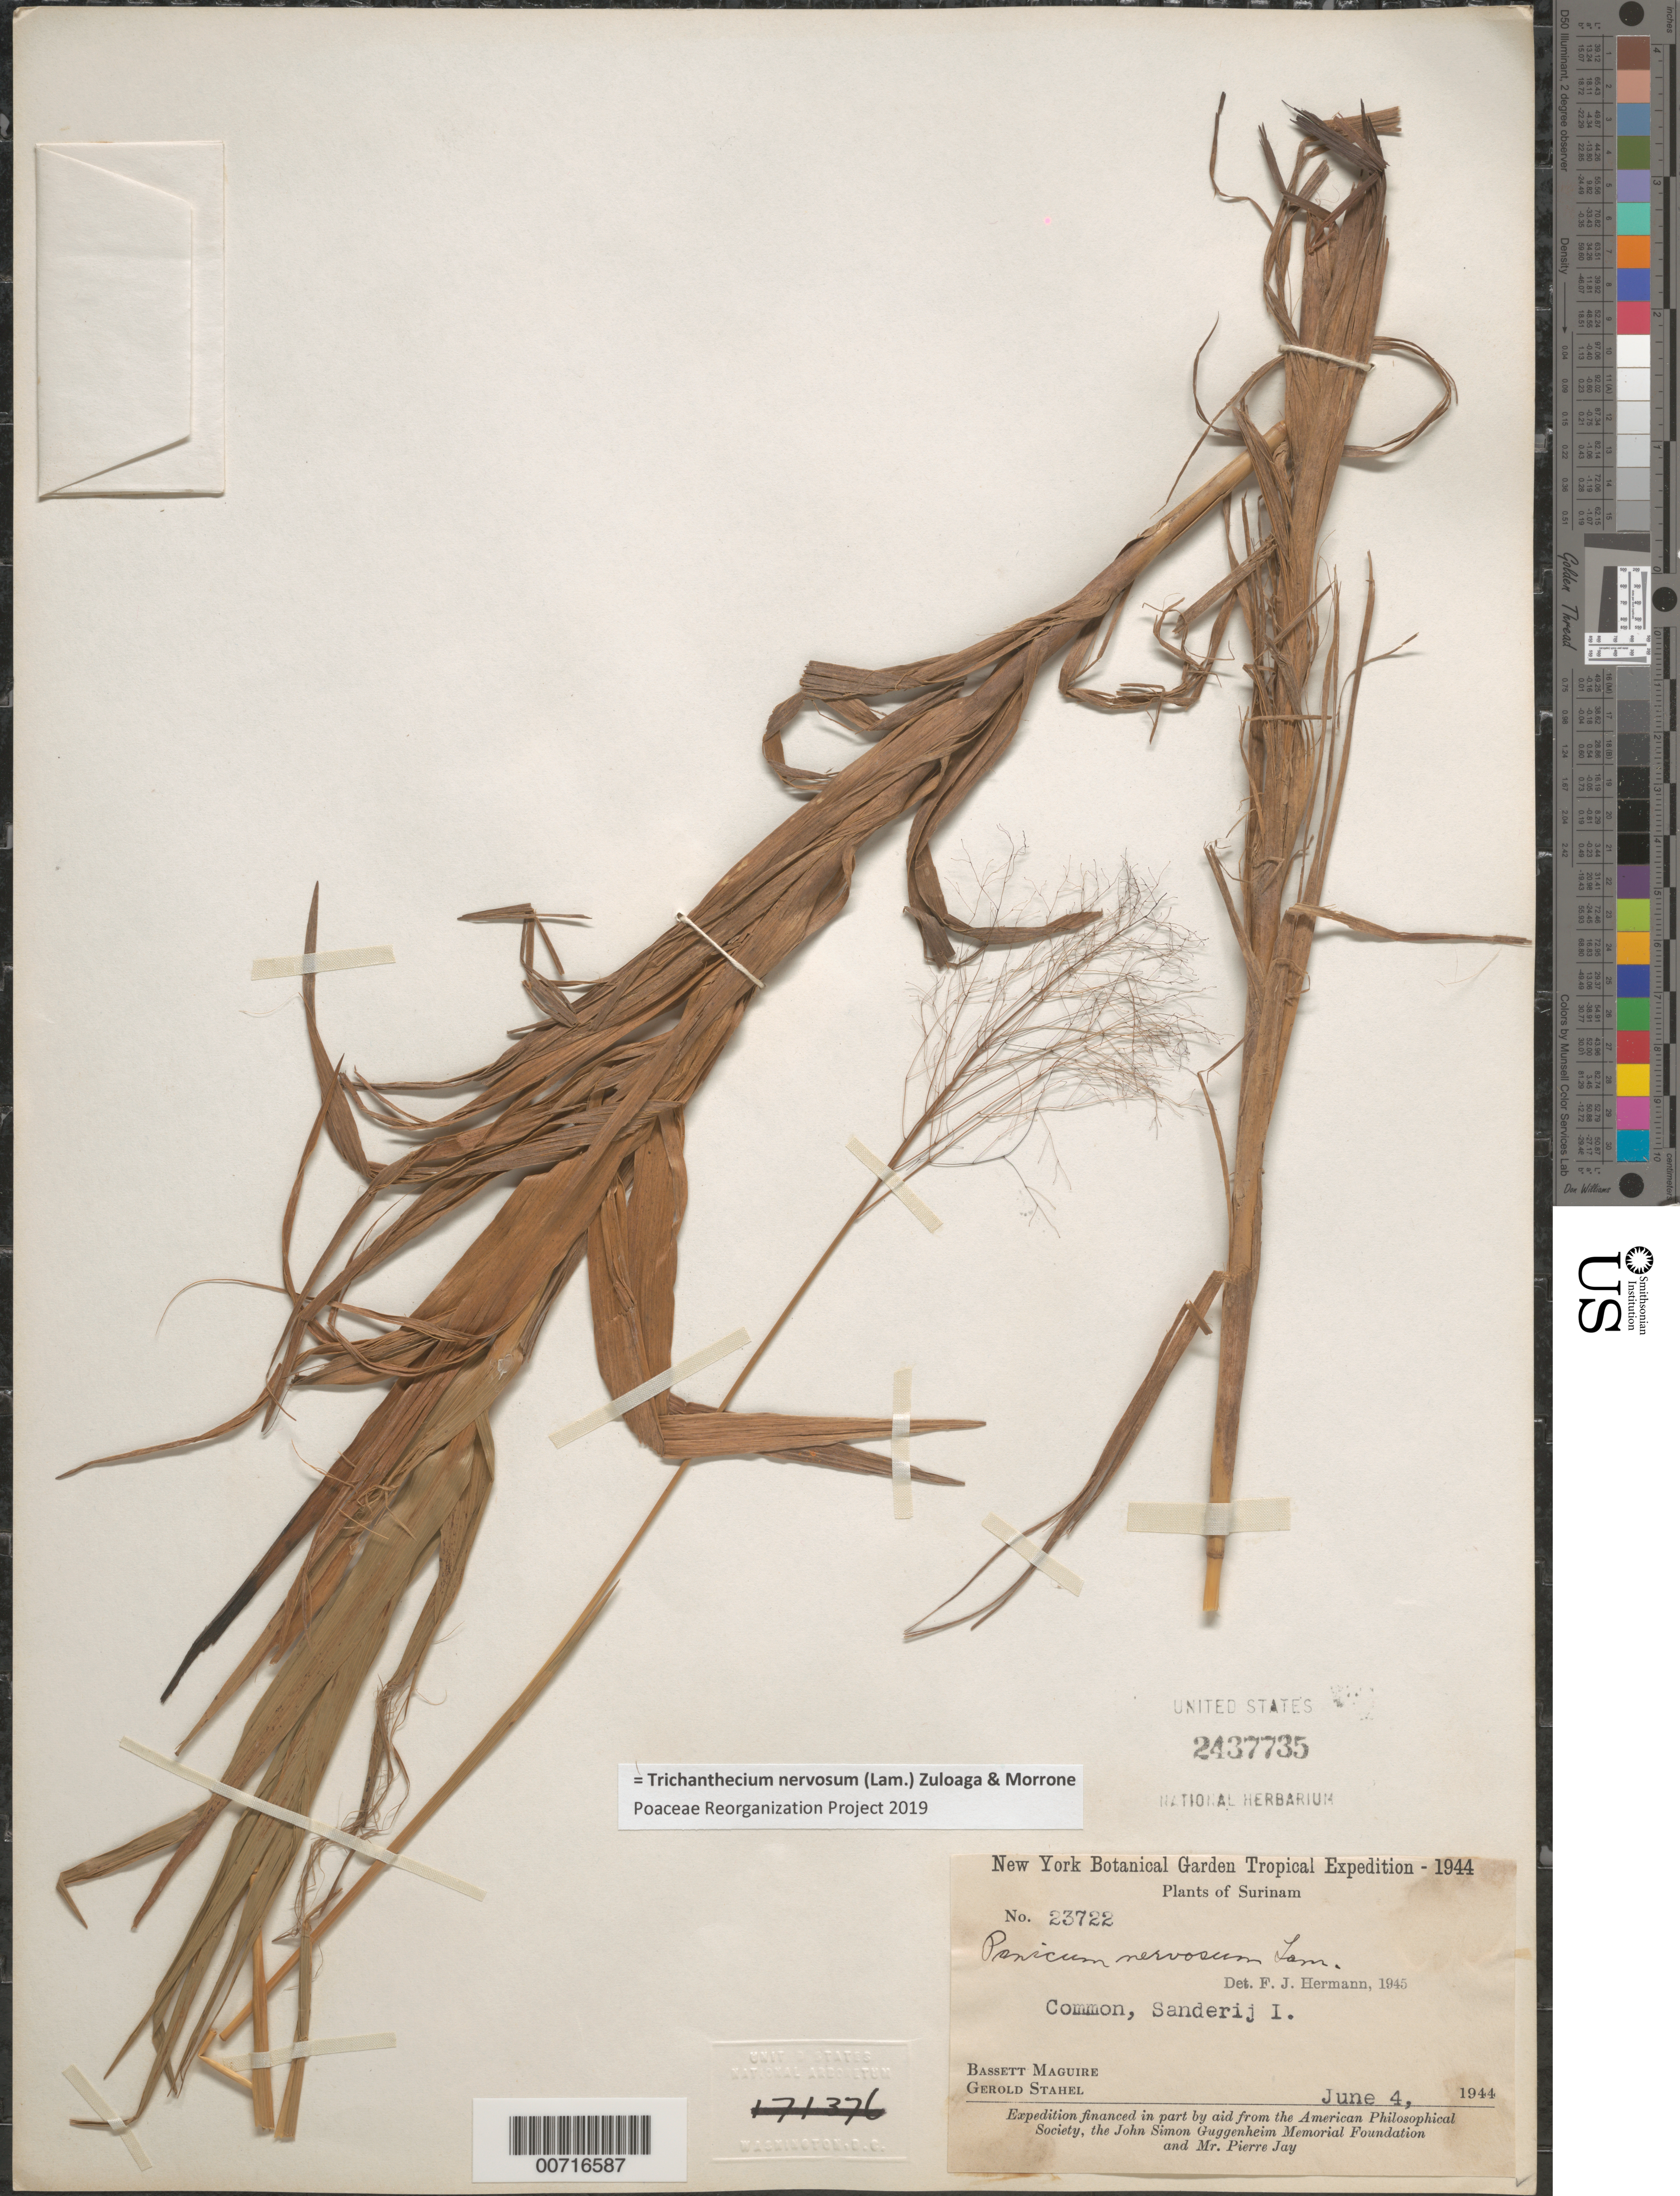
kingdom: Plantae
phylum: Tracheophyta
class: Liliopsida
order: Poales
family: Poaceae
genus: Trichanthecium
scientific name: Trichanthecium nervosum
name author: (Lam.) Zuloaga & Morrone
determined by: Poaceae Reorganization Project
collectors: B. Maguire & G. Stahel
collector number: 23722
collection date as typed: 4-Jun-44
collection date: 1944-06-04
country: Suriname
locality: Zanderij I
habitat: Sand, savanna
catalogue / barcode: US 2437735